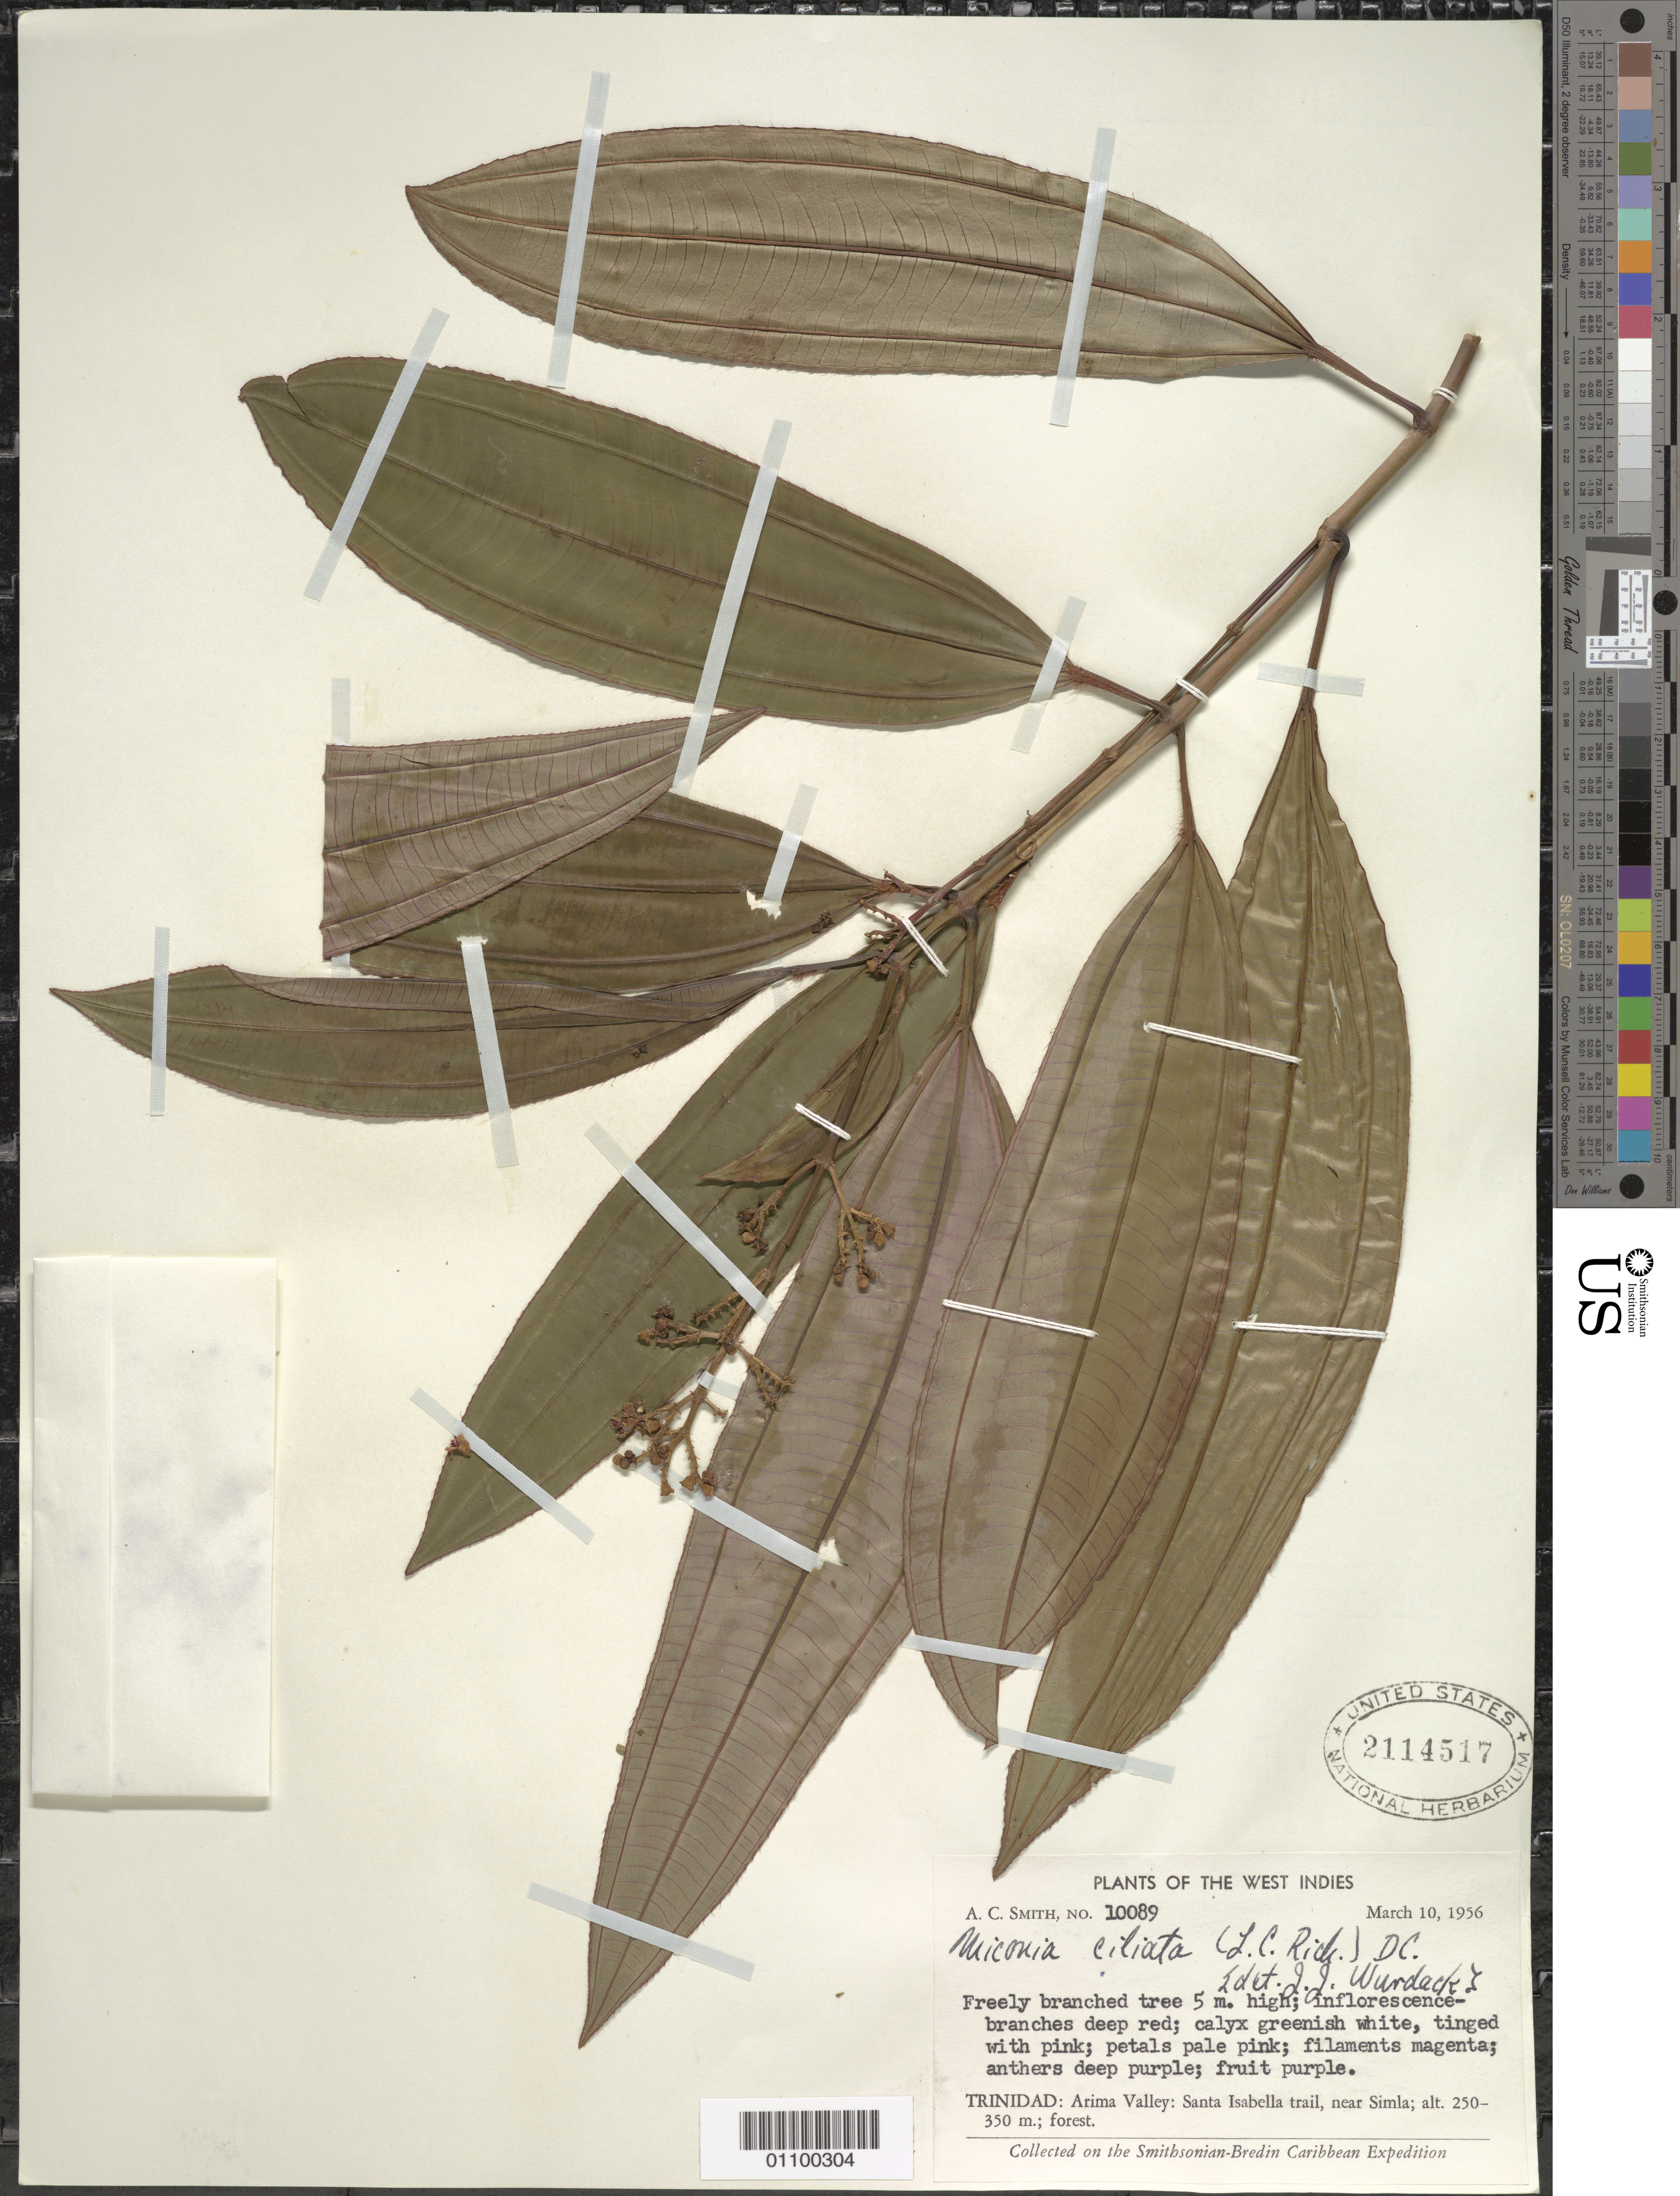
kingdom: Plantae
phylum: Tracheophyta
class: Magnoliopsida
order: Myrtales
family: Melastomataceae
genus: Miconia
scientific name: Miconia ciliata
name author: (Rich.) DC.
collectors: A. C. Smith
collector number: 10089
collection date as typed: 10 Mar 1956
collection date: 1956-03-10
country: Trinidad and Tobago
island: Trinidad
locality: Arima Valley, Santa Isabella trail, near Simla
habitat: forest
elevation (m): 250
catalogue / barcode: US 2114517